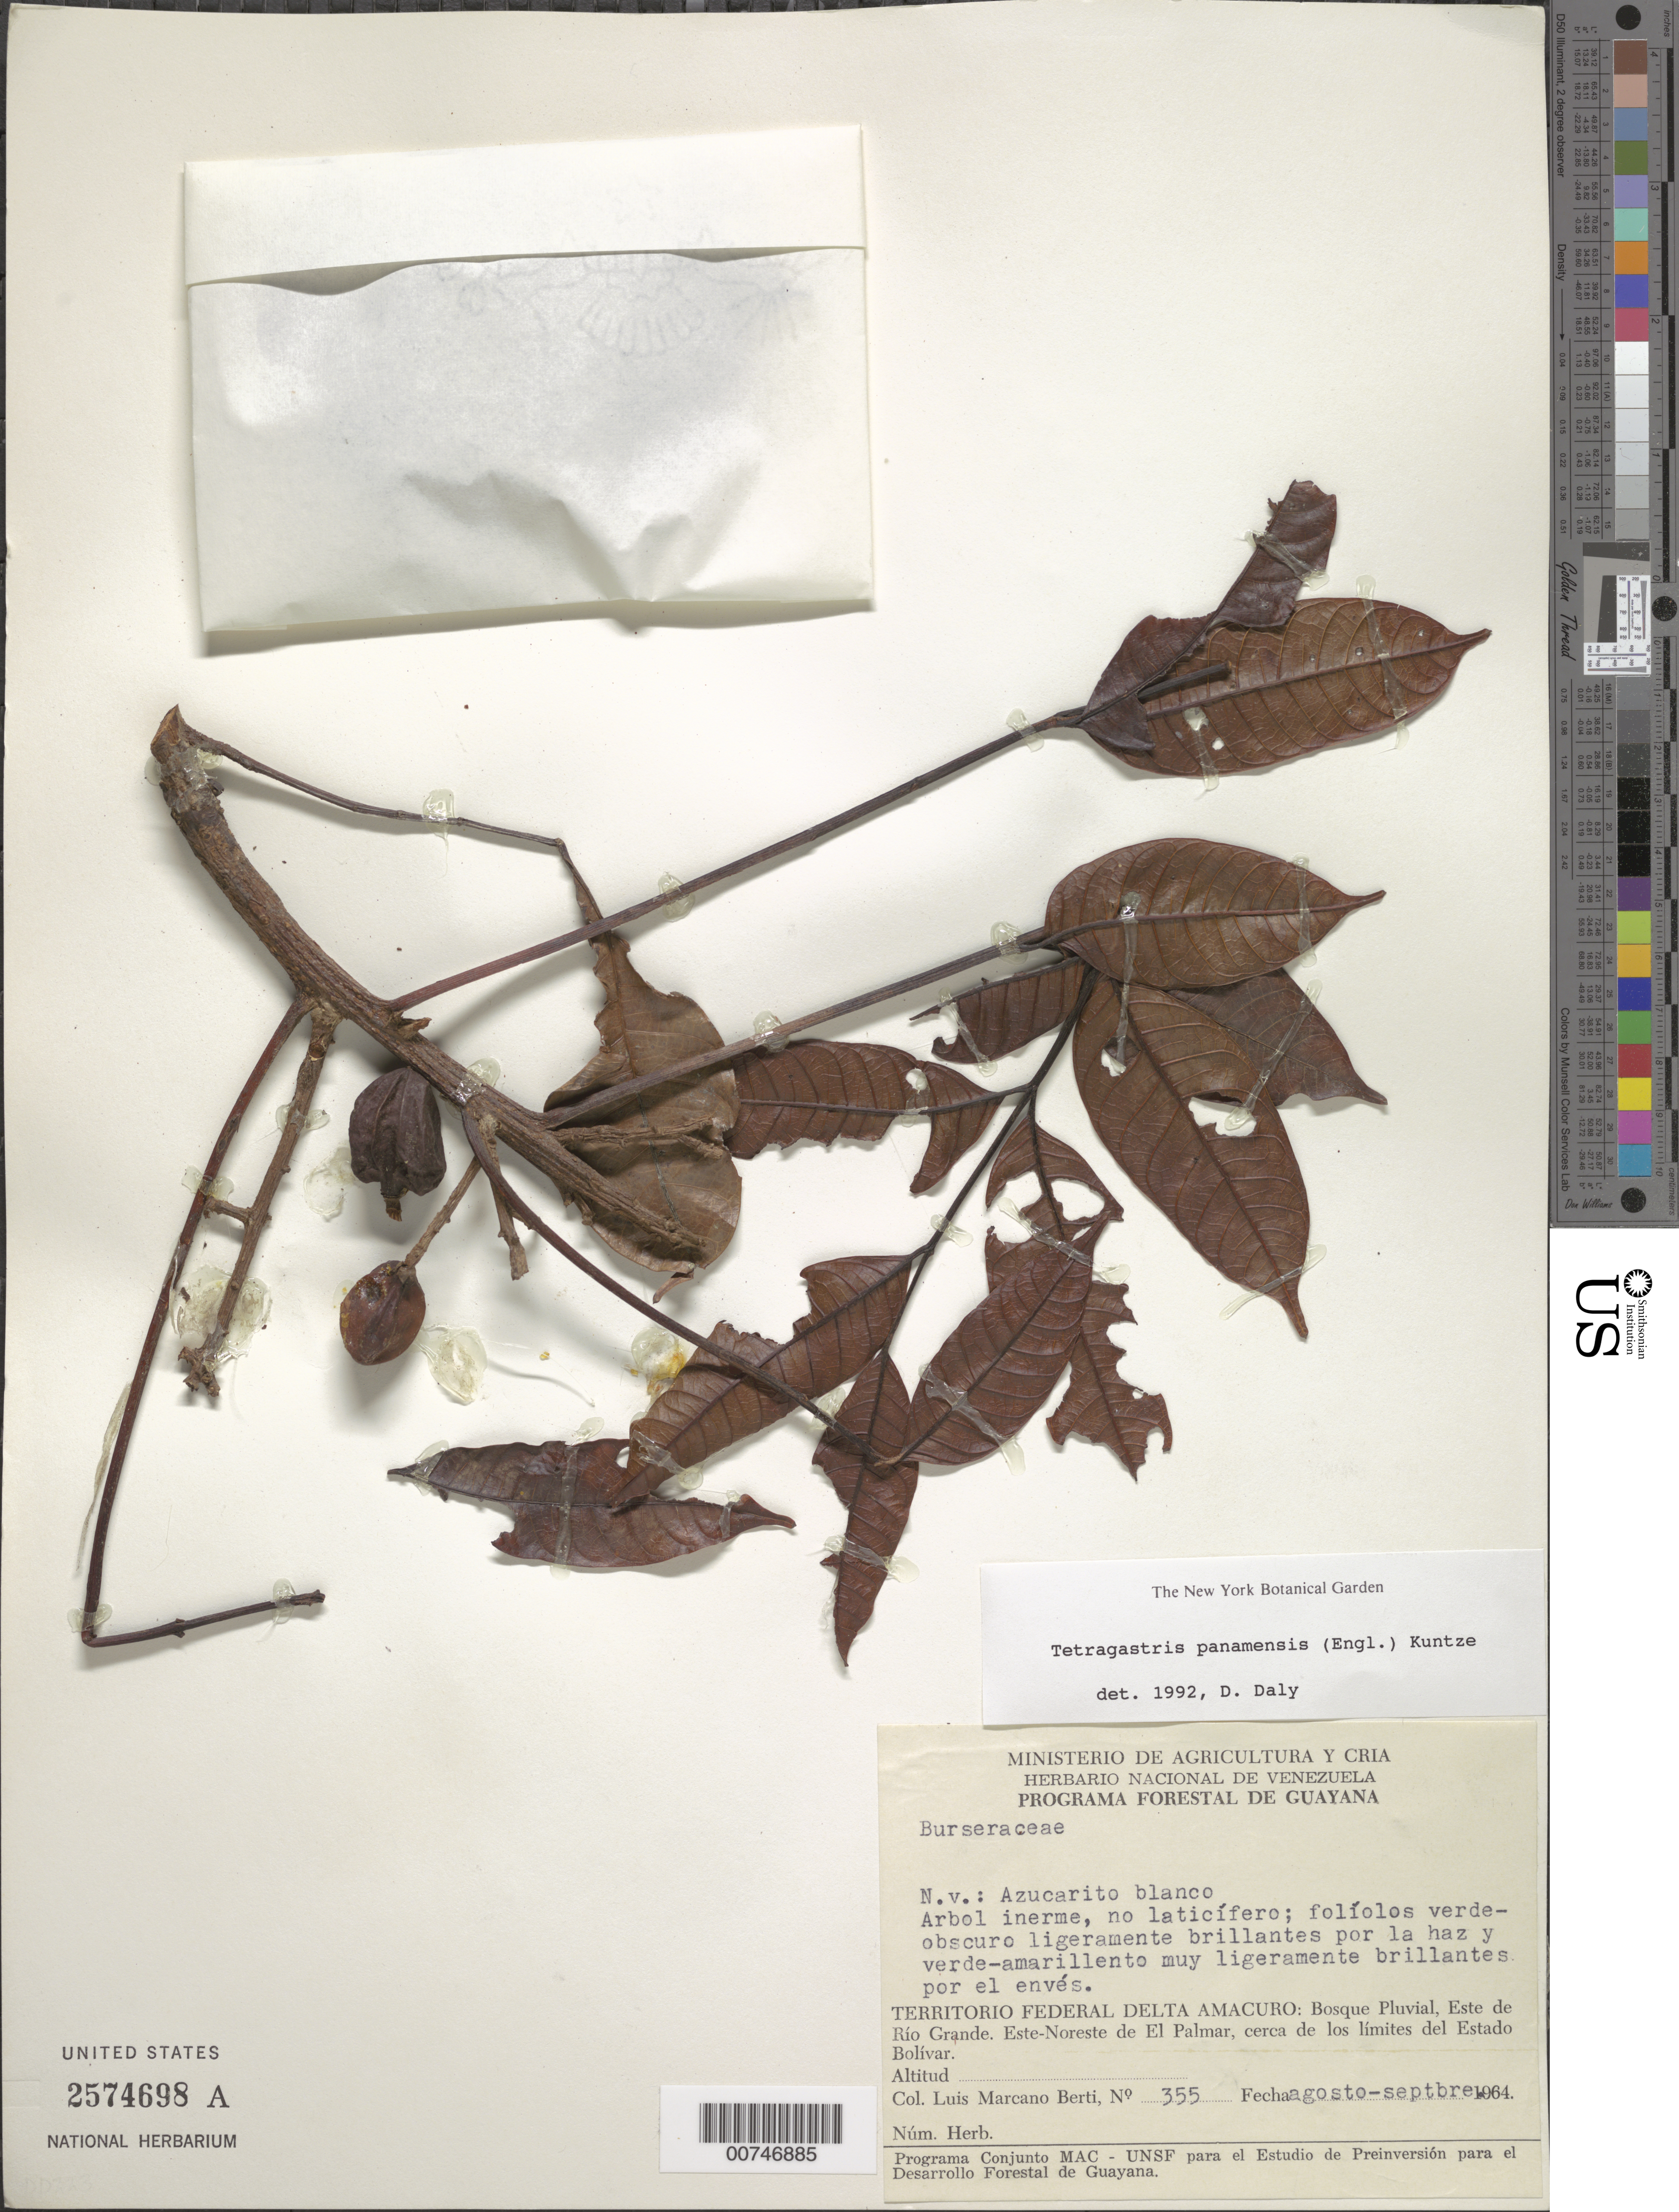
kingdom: Plantae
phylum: Tracheophyta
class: Magnoliopsida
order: Sapindales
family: Burseraceae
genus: Protium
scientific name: Protium stevensonii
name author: (Standl.) Daly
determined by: Daly, Douglas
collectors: L. Marcano-Berti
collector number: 355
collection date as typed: Aug-64 to Sep-64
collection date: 1964-08/1964-09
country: Venezuela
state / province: Delta Amacuro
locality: Este de Río Grande, ENE de El Palmar, cerca de los limites del Estado Bolívar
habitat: Bosque pluvial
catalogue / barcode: US 2574698A